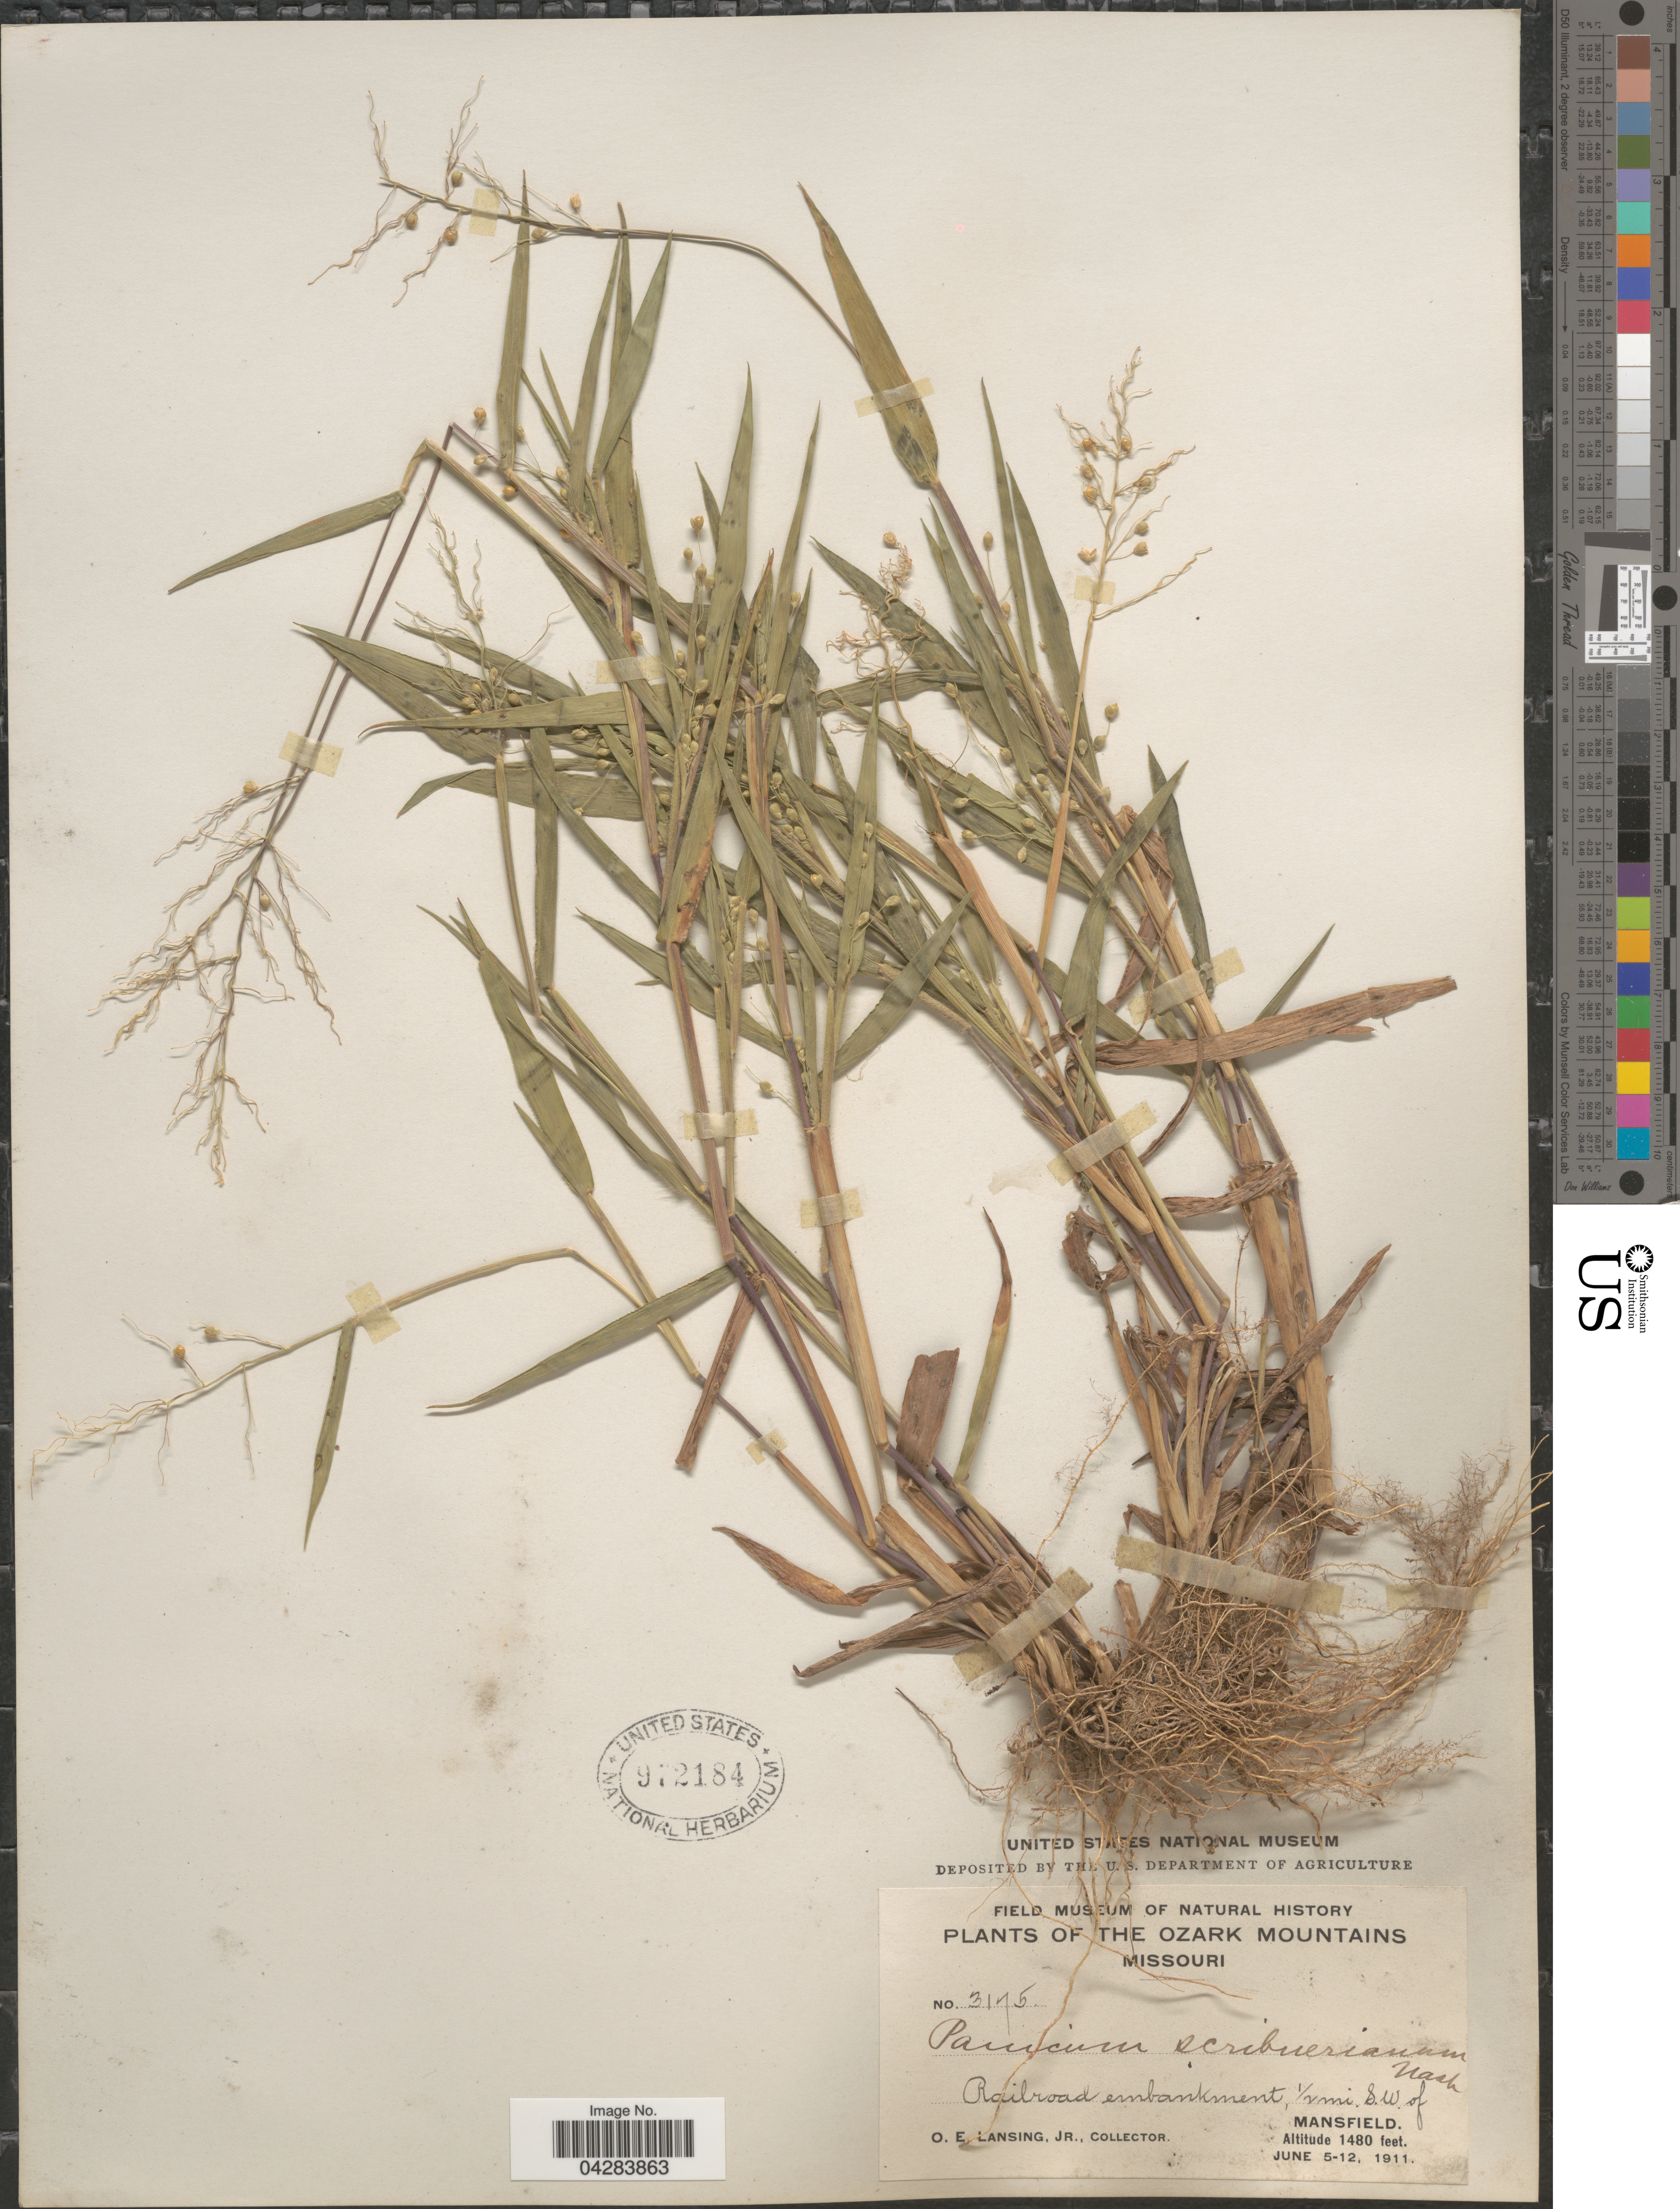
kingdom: Plantae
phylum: Tracheophyta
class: Liliopsida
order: Poales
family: Poaceae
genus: Dichanthelium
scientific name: Dichanthelium oligosanthes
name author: (Schult.) Gould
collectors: O. Lansing Jr.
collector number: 3175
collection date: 1911-06-05/1911-06-12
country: United States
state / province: Missouri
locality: Ozark Mountains. Railroad embankment, ½ mi. S.W. of Mansfield.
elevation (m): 451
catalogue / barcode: US 972184